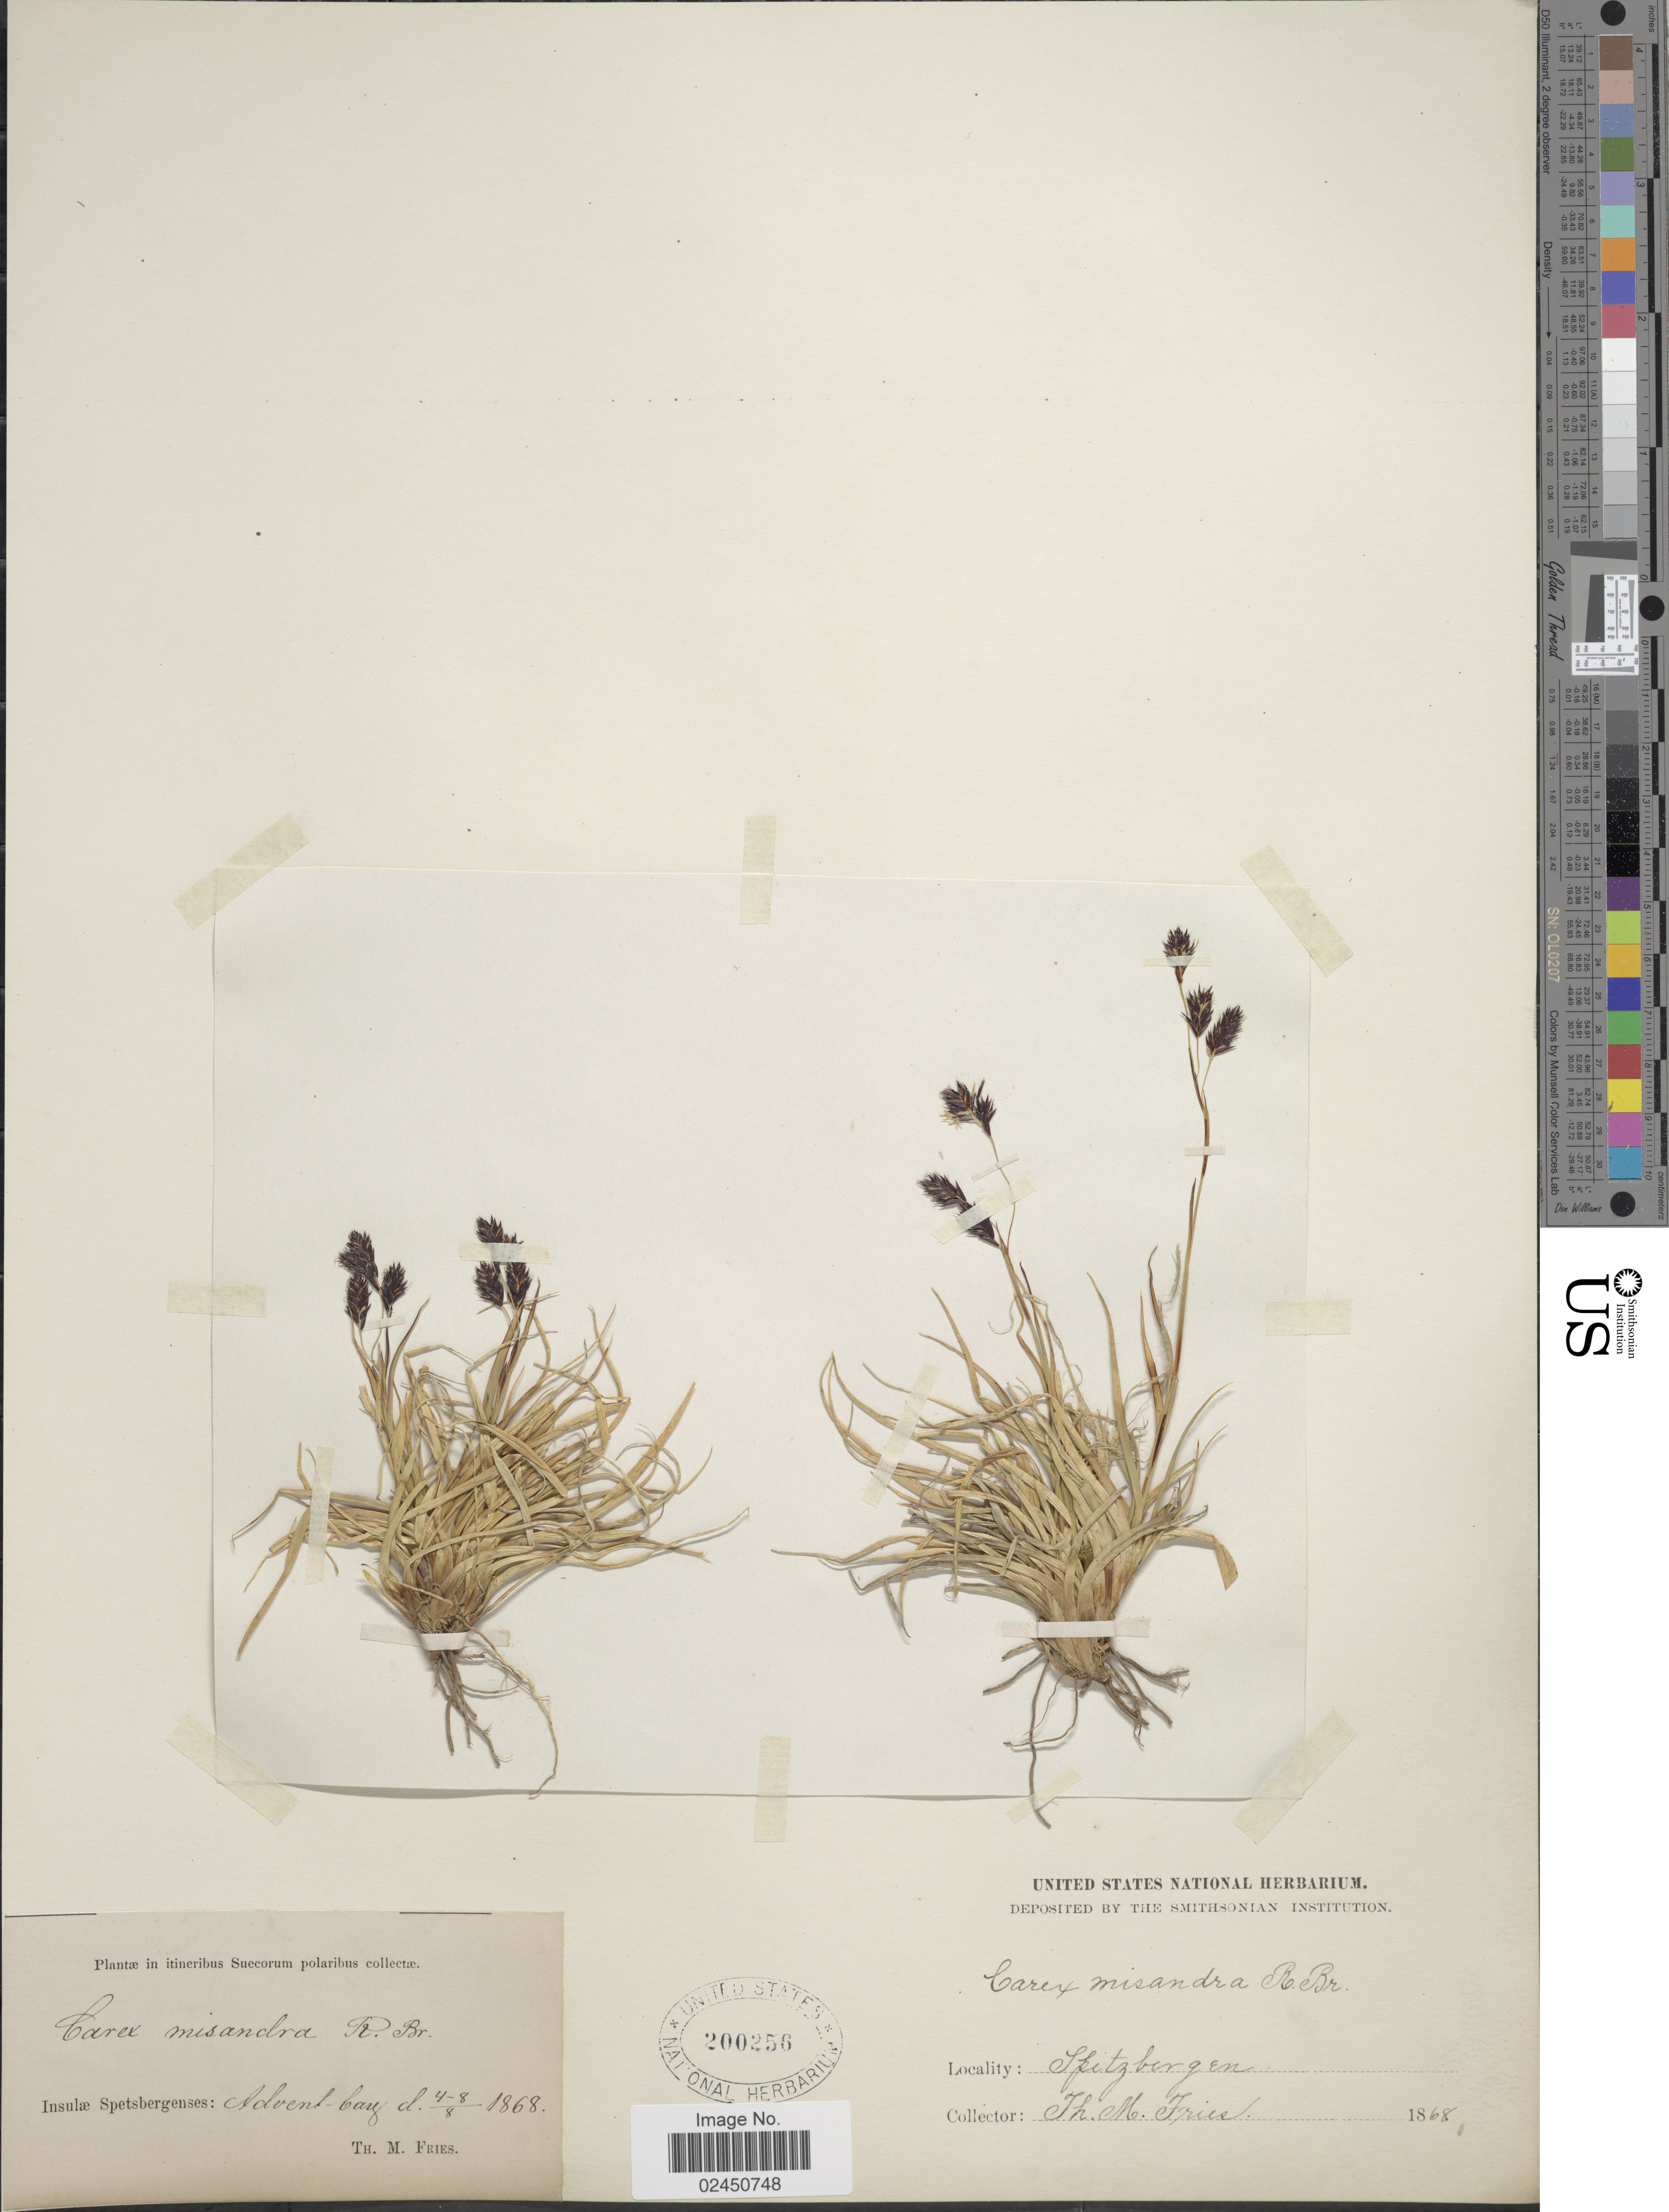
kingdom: Plantae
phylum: Tracheophyta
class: Liliopsida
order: Poales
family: Cyperaceae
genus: Carex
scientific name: Carex fuliginosa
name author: Schkuhr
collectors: T. Fries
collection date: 1868-08-04/1868-08-08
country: Norway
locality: Suecorum polaribus, Insulae Spetsbergenses, Advent-bay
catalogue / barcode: US 200256